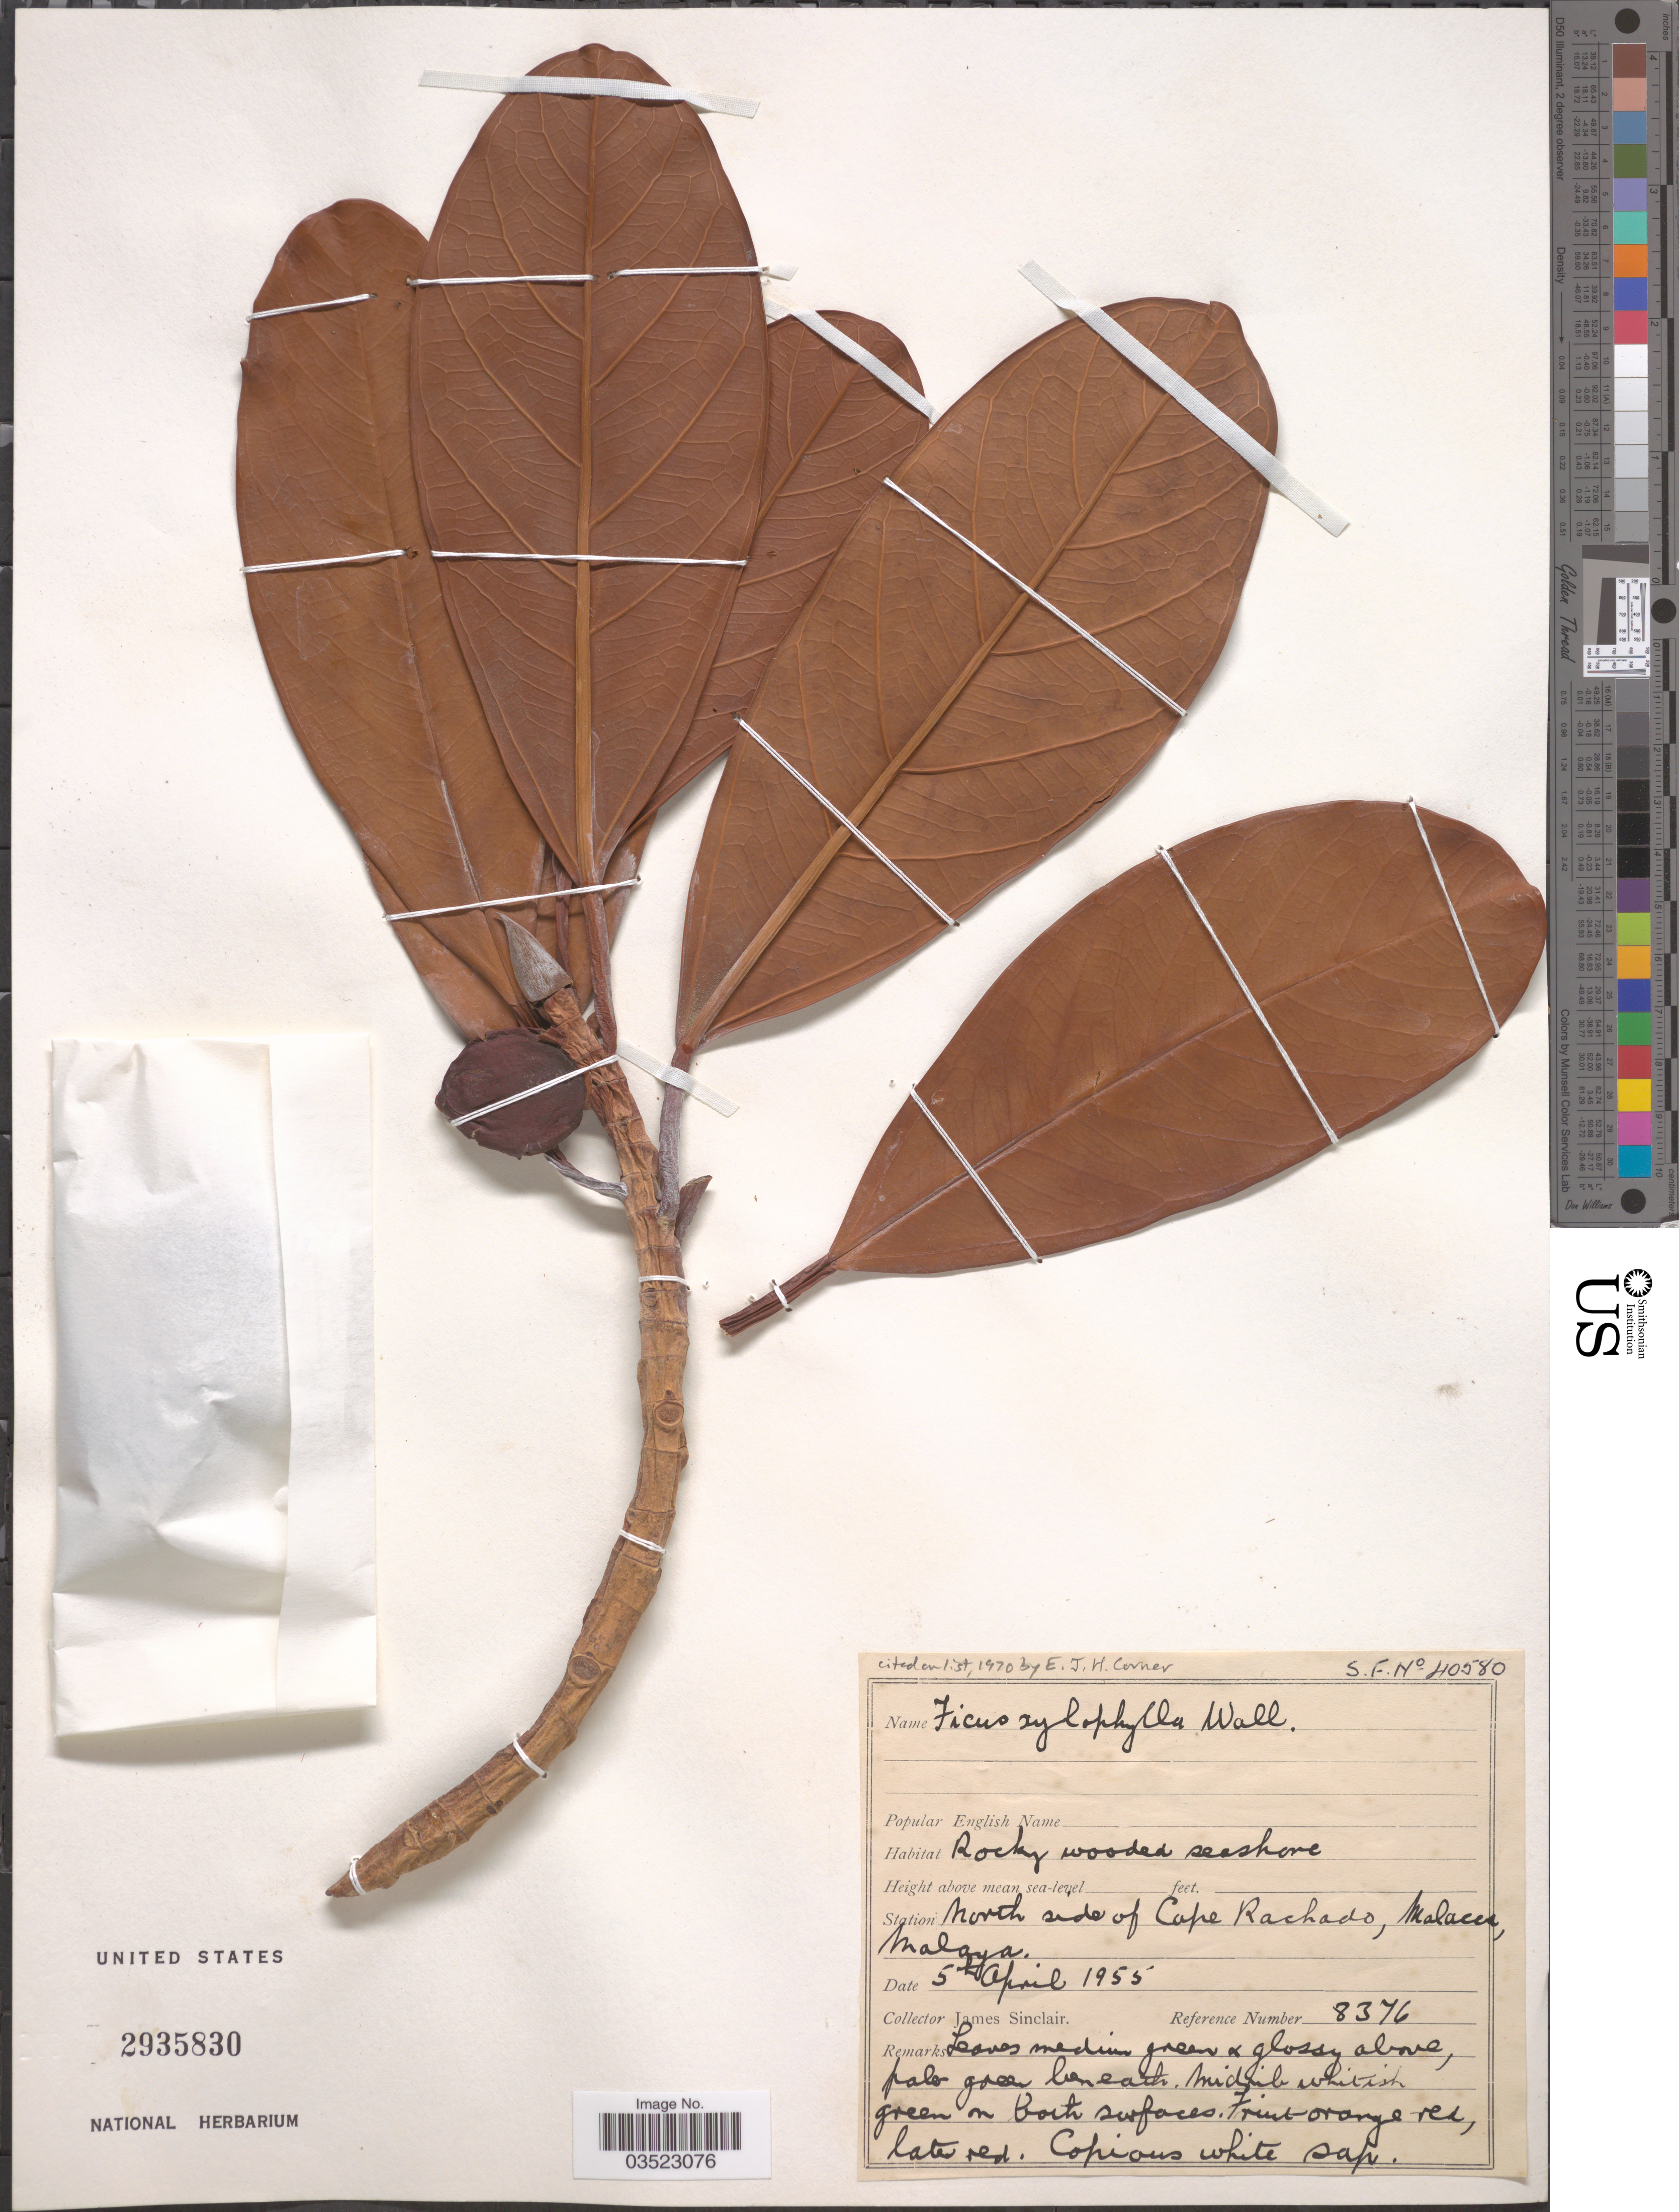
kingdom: Plantae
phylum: Tracheophyta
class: Magnoliopsida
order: Rosales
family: Moraceae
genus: Ficus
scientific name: Ficus xylophylla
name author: Wall.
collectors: J. Sinclair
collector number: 8376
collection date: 1955-04-05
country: Malaysia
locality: Station North side of Cape Rachado, Malacca, Malaya.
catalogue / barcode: US 2935830